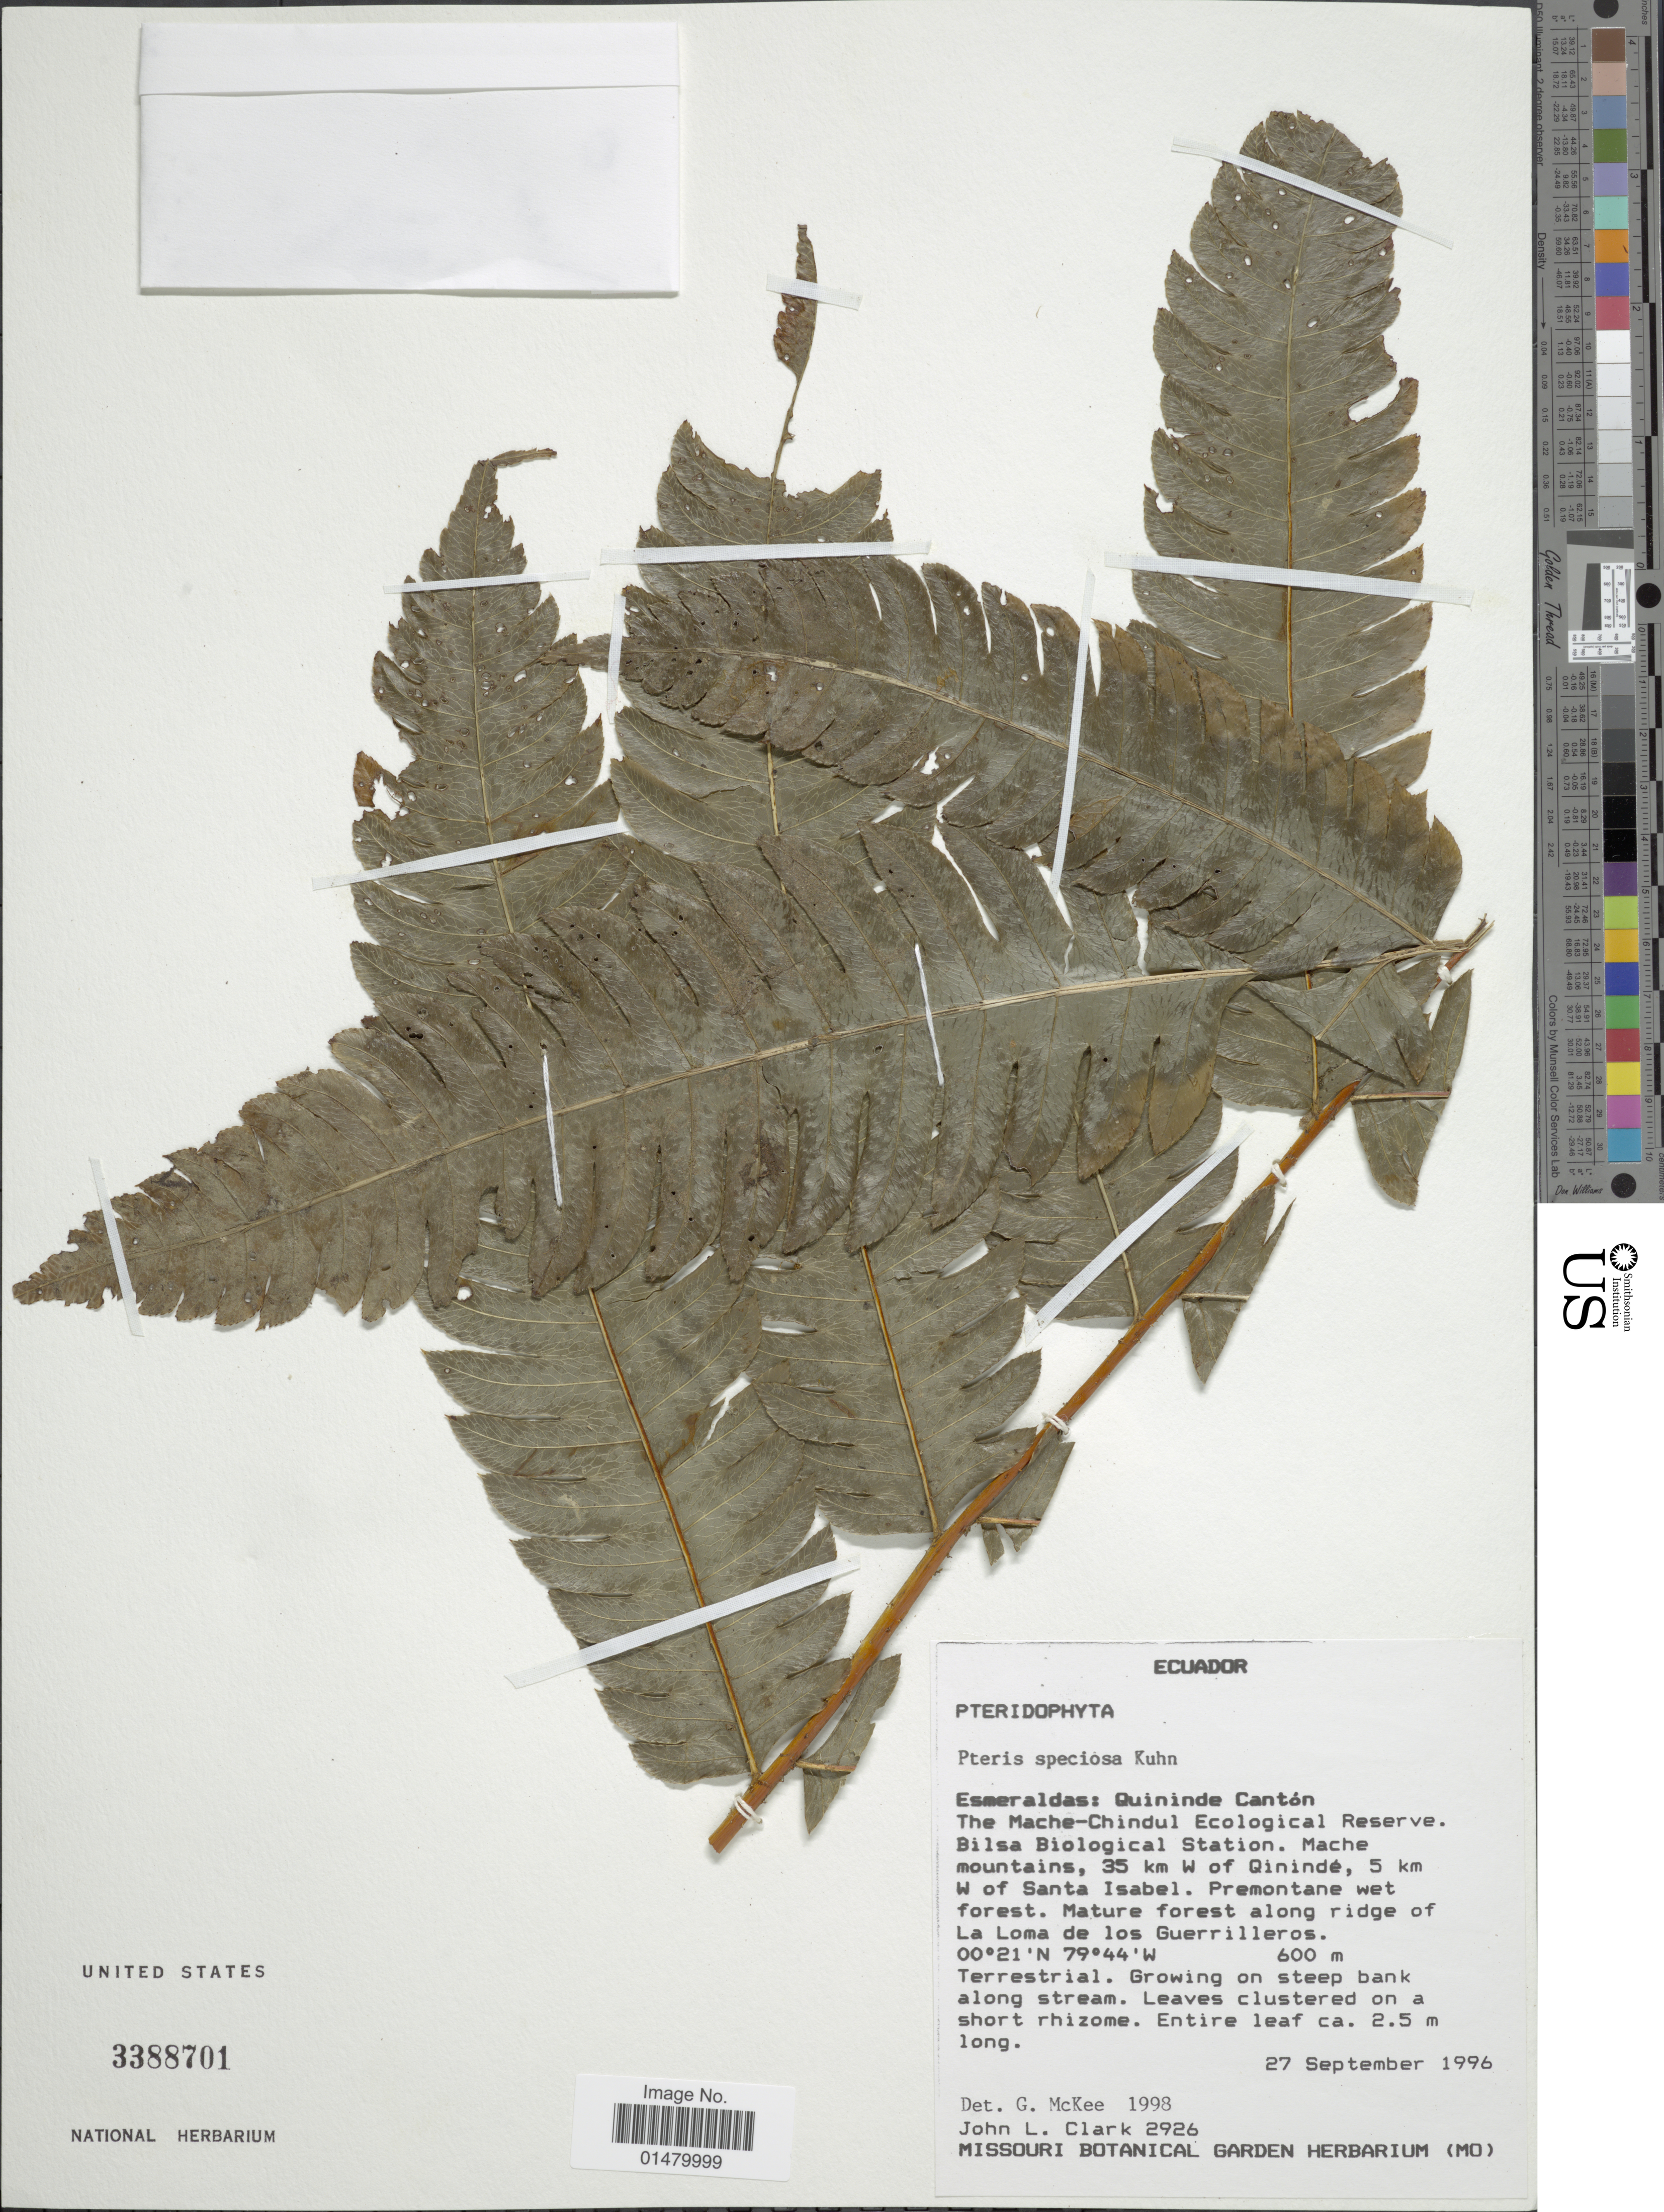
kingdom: Plantae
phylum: Tracheophyta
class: Polypodiopsida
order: Polypodiales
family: Pteridaceae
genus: Pteris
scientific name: Pteris speciosa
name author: Mett. ex Kuhn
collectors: J. L. Clark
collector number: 2926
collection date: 1996-09-27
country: Ecuador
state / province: Esmeraldas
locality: Quininde Canton. The Mache-Chindul Ecological Reserve. Bilsa Biological Station. Mache mountains, 35 km W of Qininde, 5 km W of Santa Isabel. Forest along ridge of La Loma de los Guerrilleros.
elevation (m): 600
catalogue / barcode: US 3388701